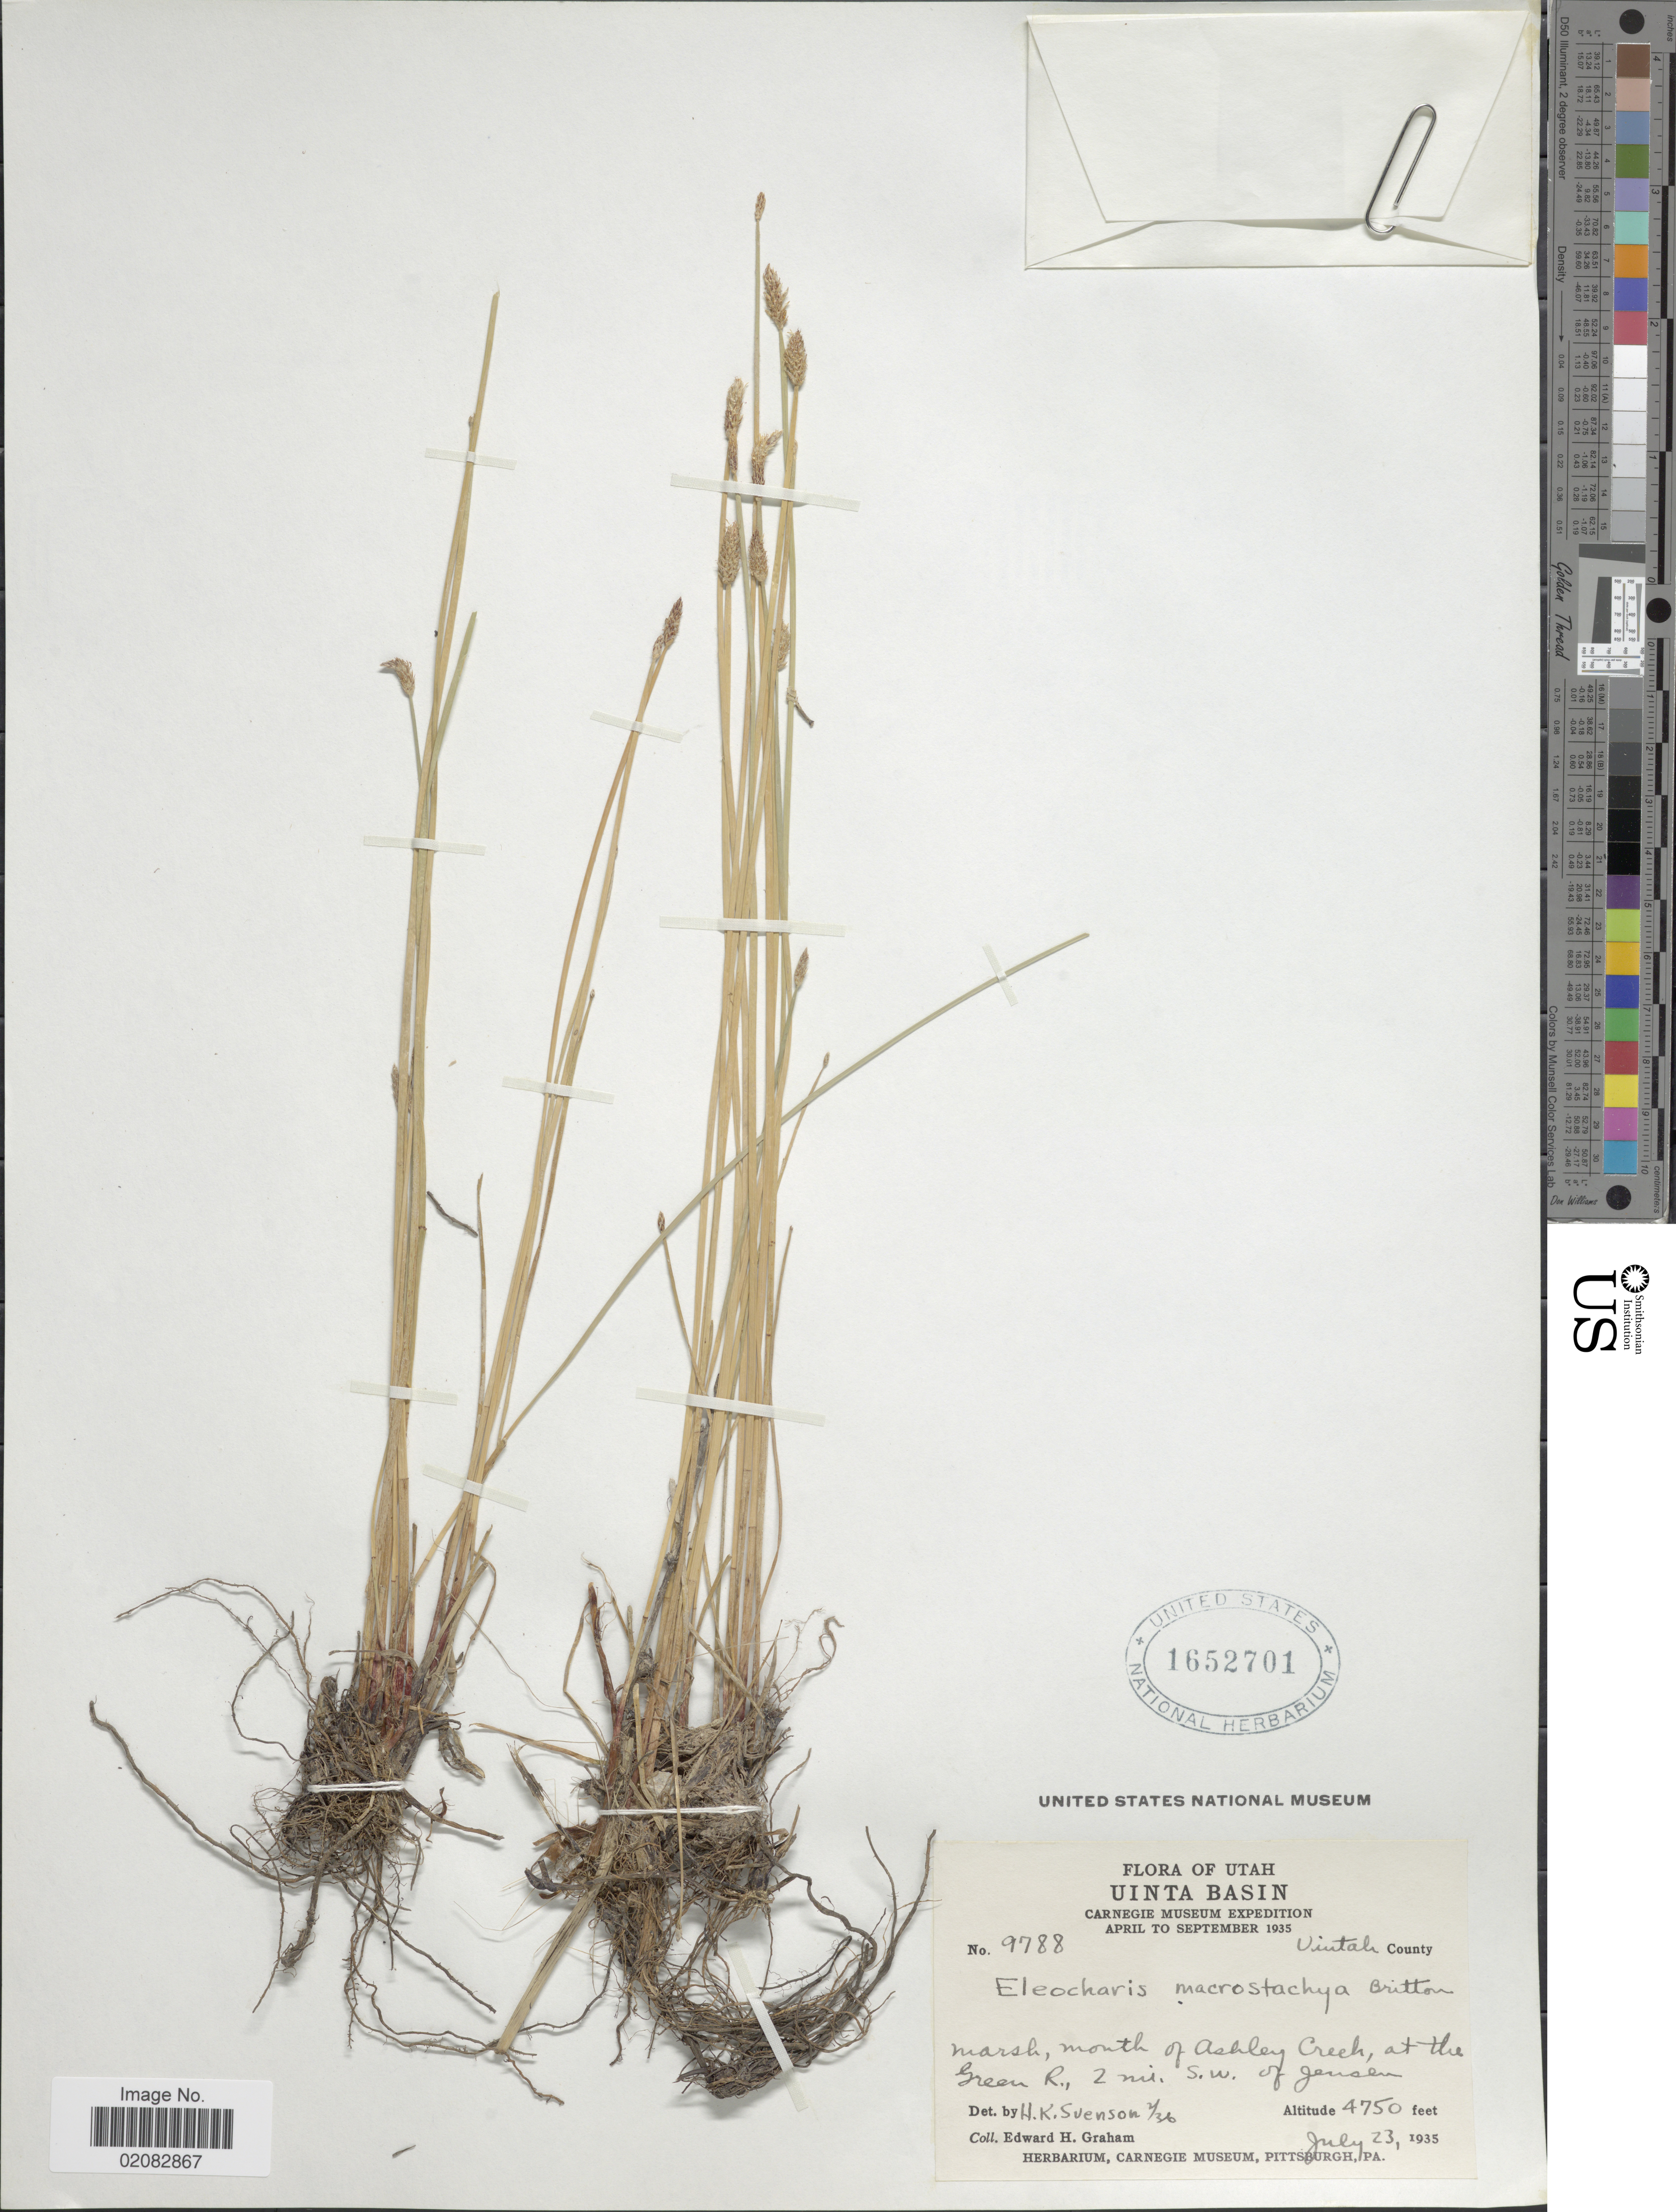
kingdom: Plantae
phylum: Tracheophyta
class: Liliopsida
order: Poales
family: Cyperaceae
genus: Eleocharis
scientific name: Eleocharis macrostachya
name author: Britton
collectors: E. H. Graham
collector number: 9788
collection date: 1935-07-23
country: United States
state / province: Utah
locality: Uintah Basin, Uintah County, mouth of Ashley Creek, at the Green R., 2 mi. s.w. of Jensen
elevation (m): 1448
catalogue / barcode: US 1652701